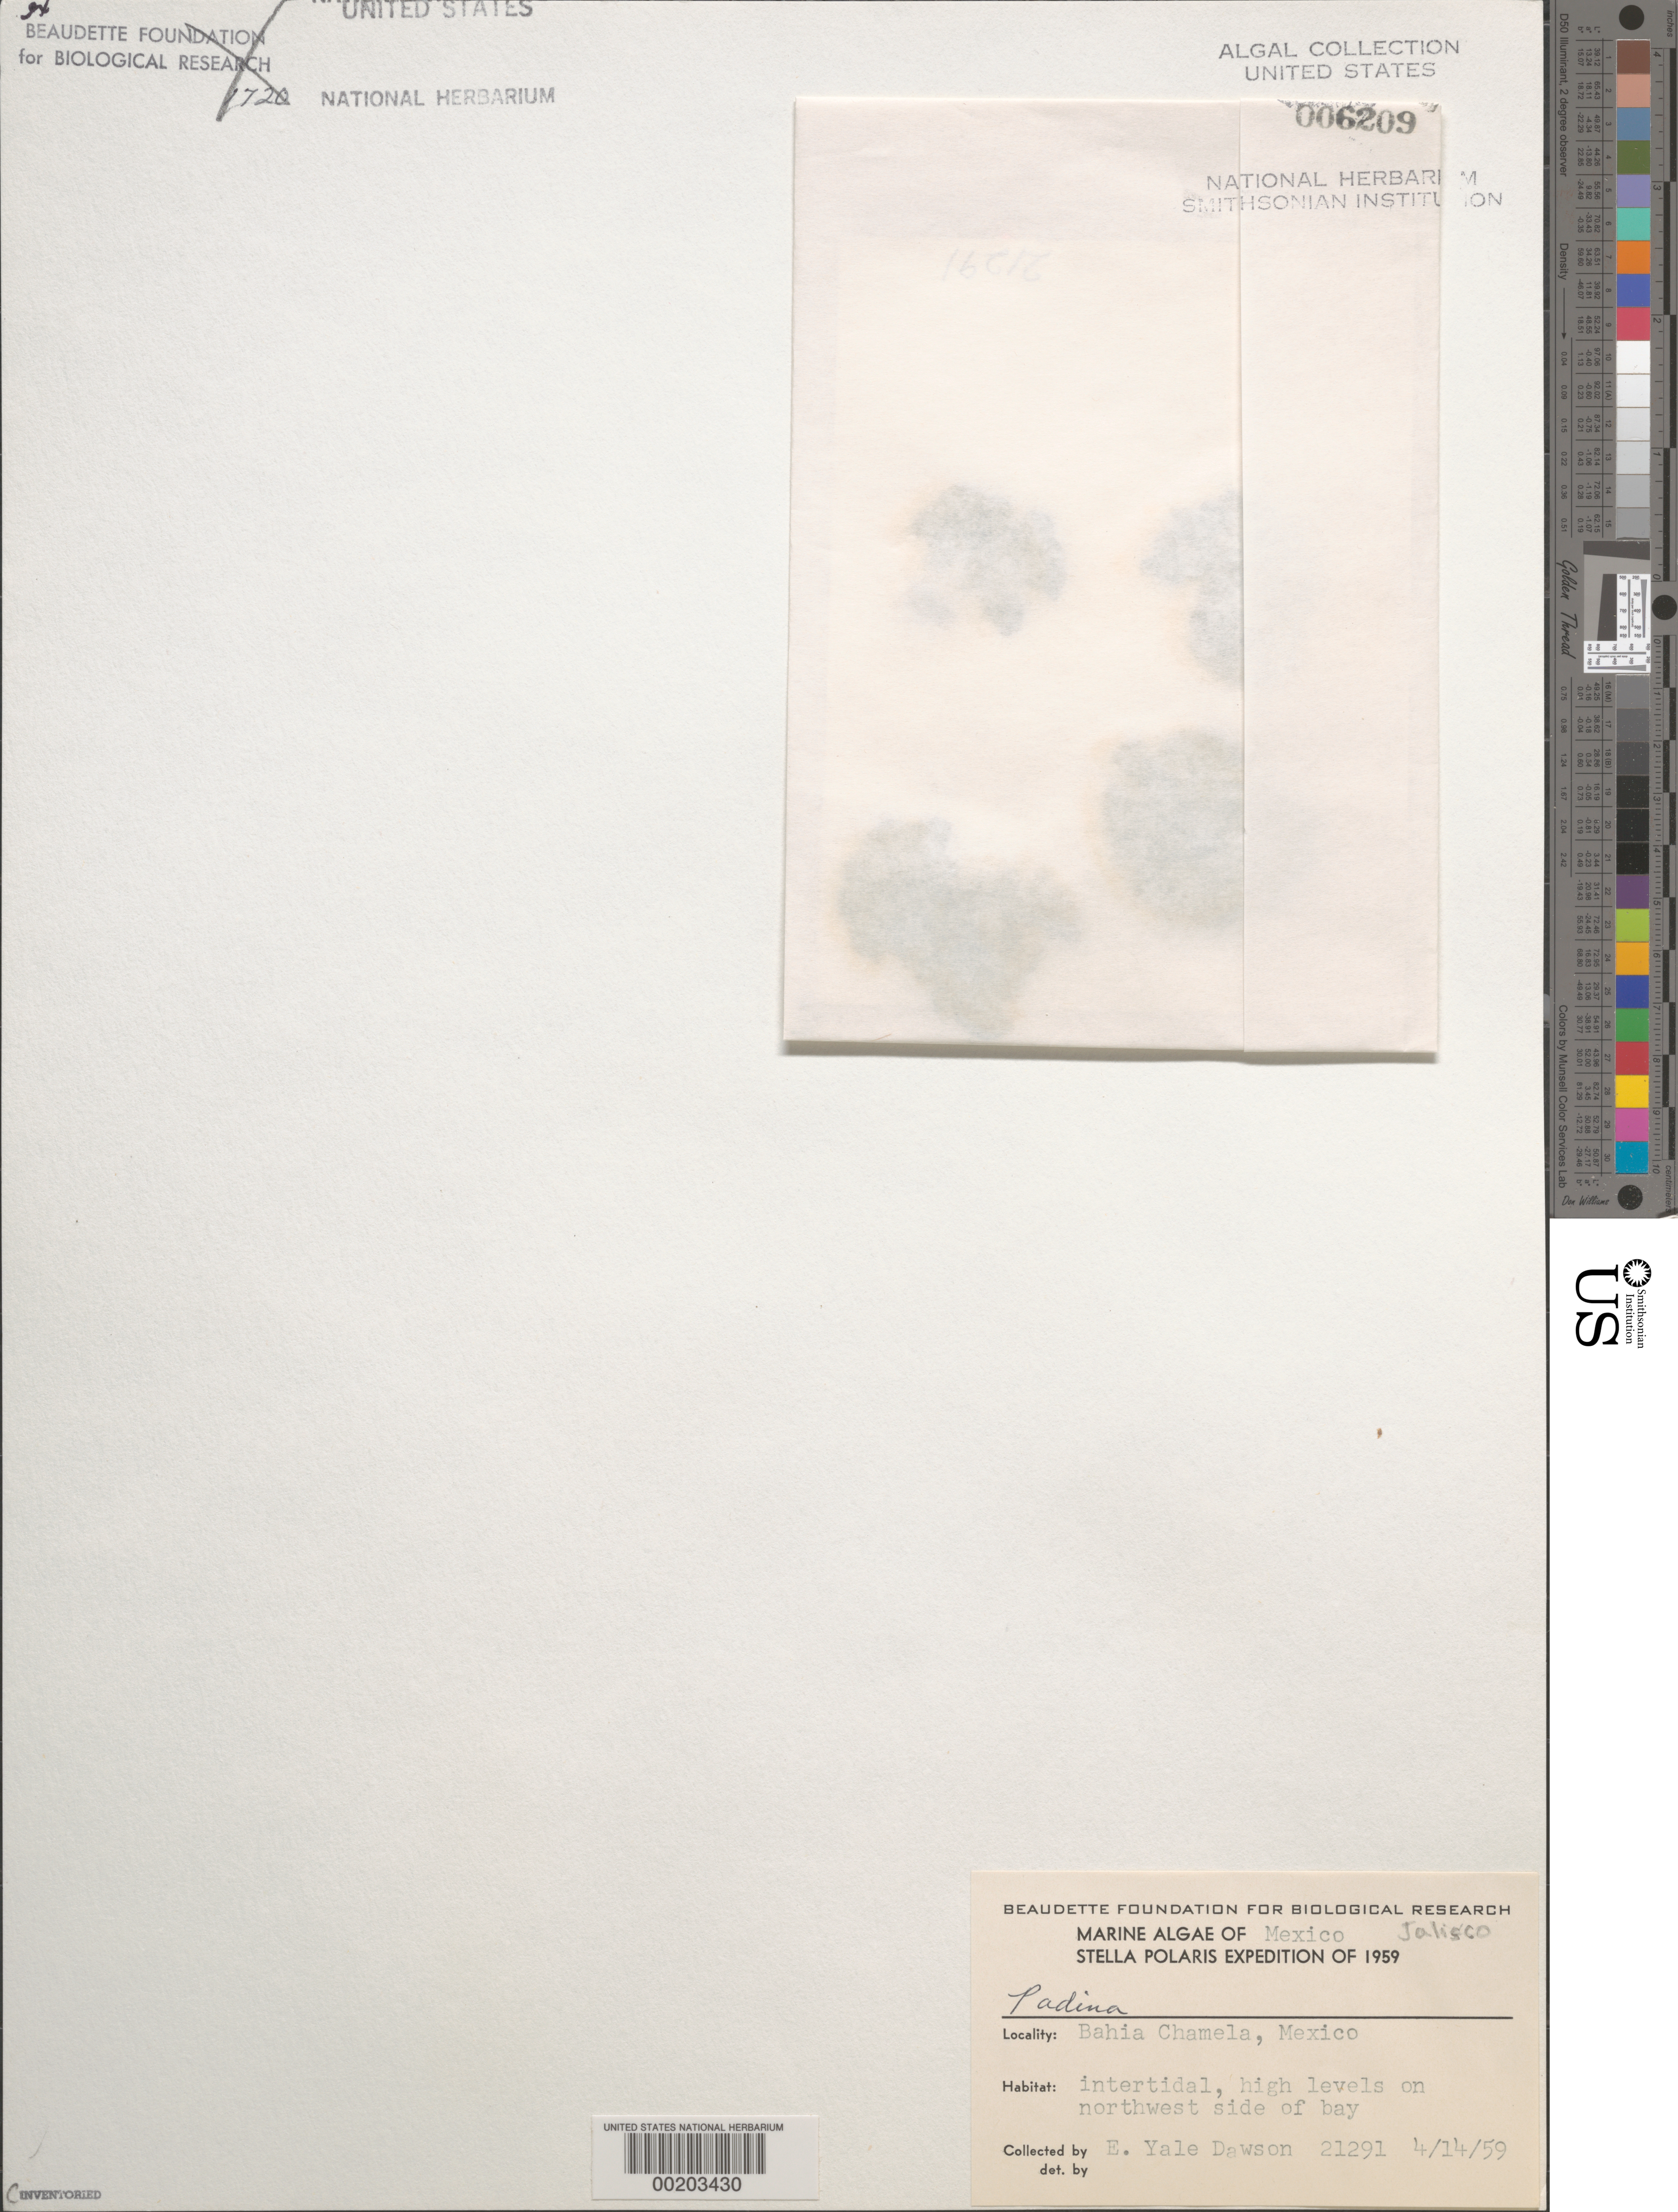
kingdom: Chromista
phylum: Ochrophyta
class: Phaeophyceae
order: Dictyotales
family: Dictyotaceae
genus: Padina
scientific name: Padina sp.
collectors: E. Y. Dawson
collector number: EYD 21291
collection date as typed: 4/14/59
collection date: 1959-04-14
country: Mexico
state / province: Jalisco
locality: Bahia Chamela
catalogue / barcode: US 6209